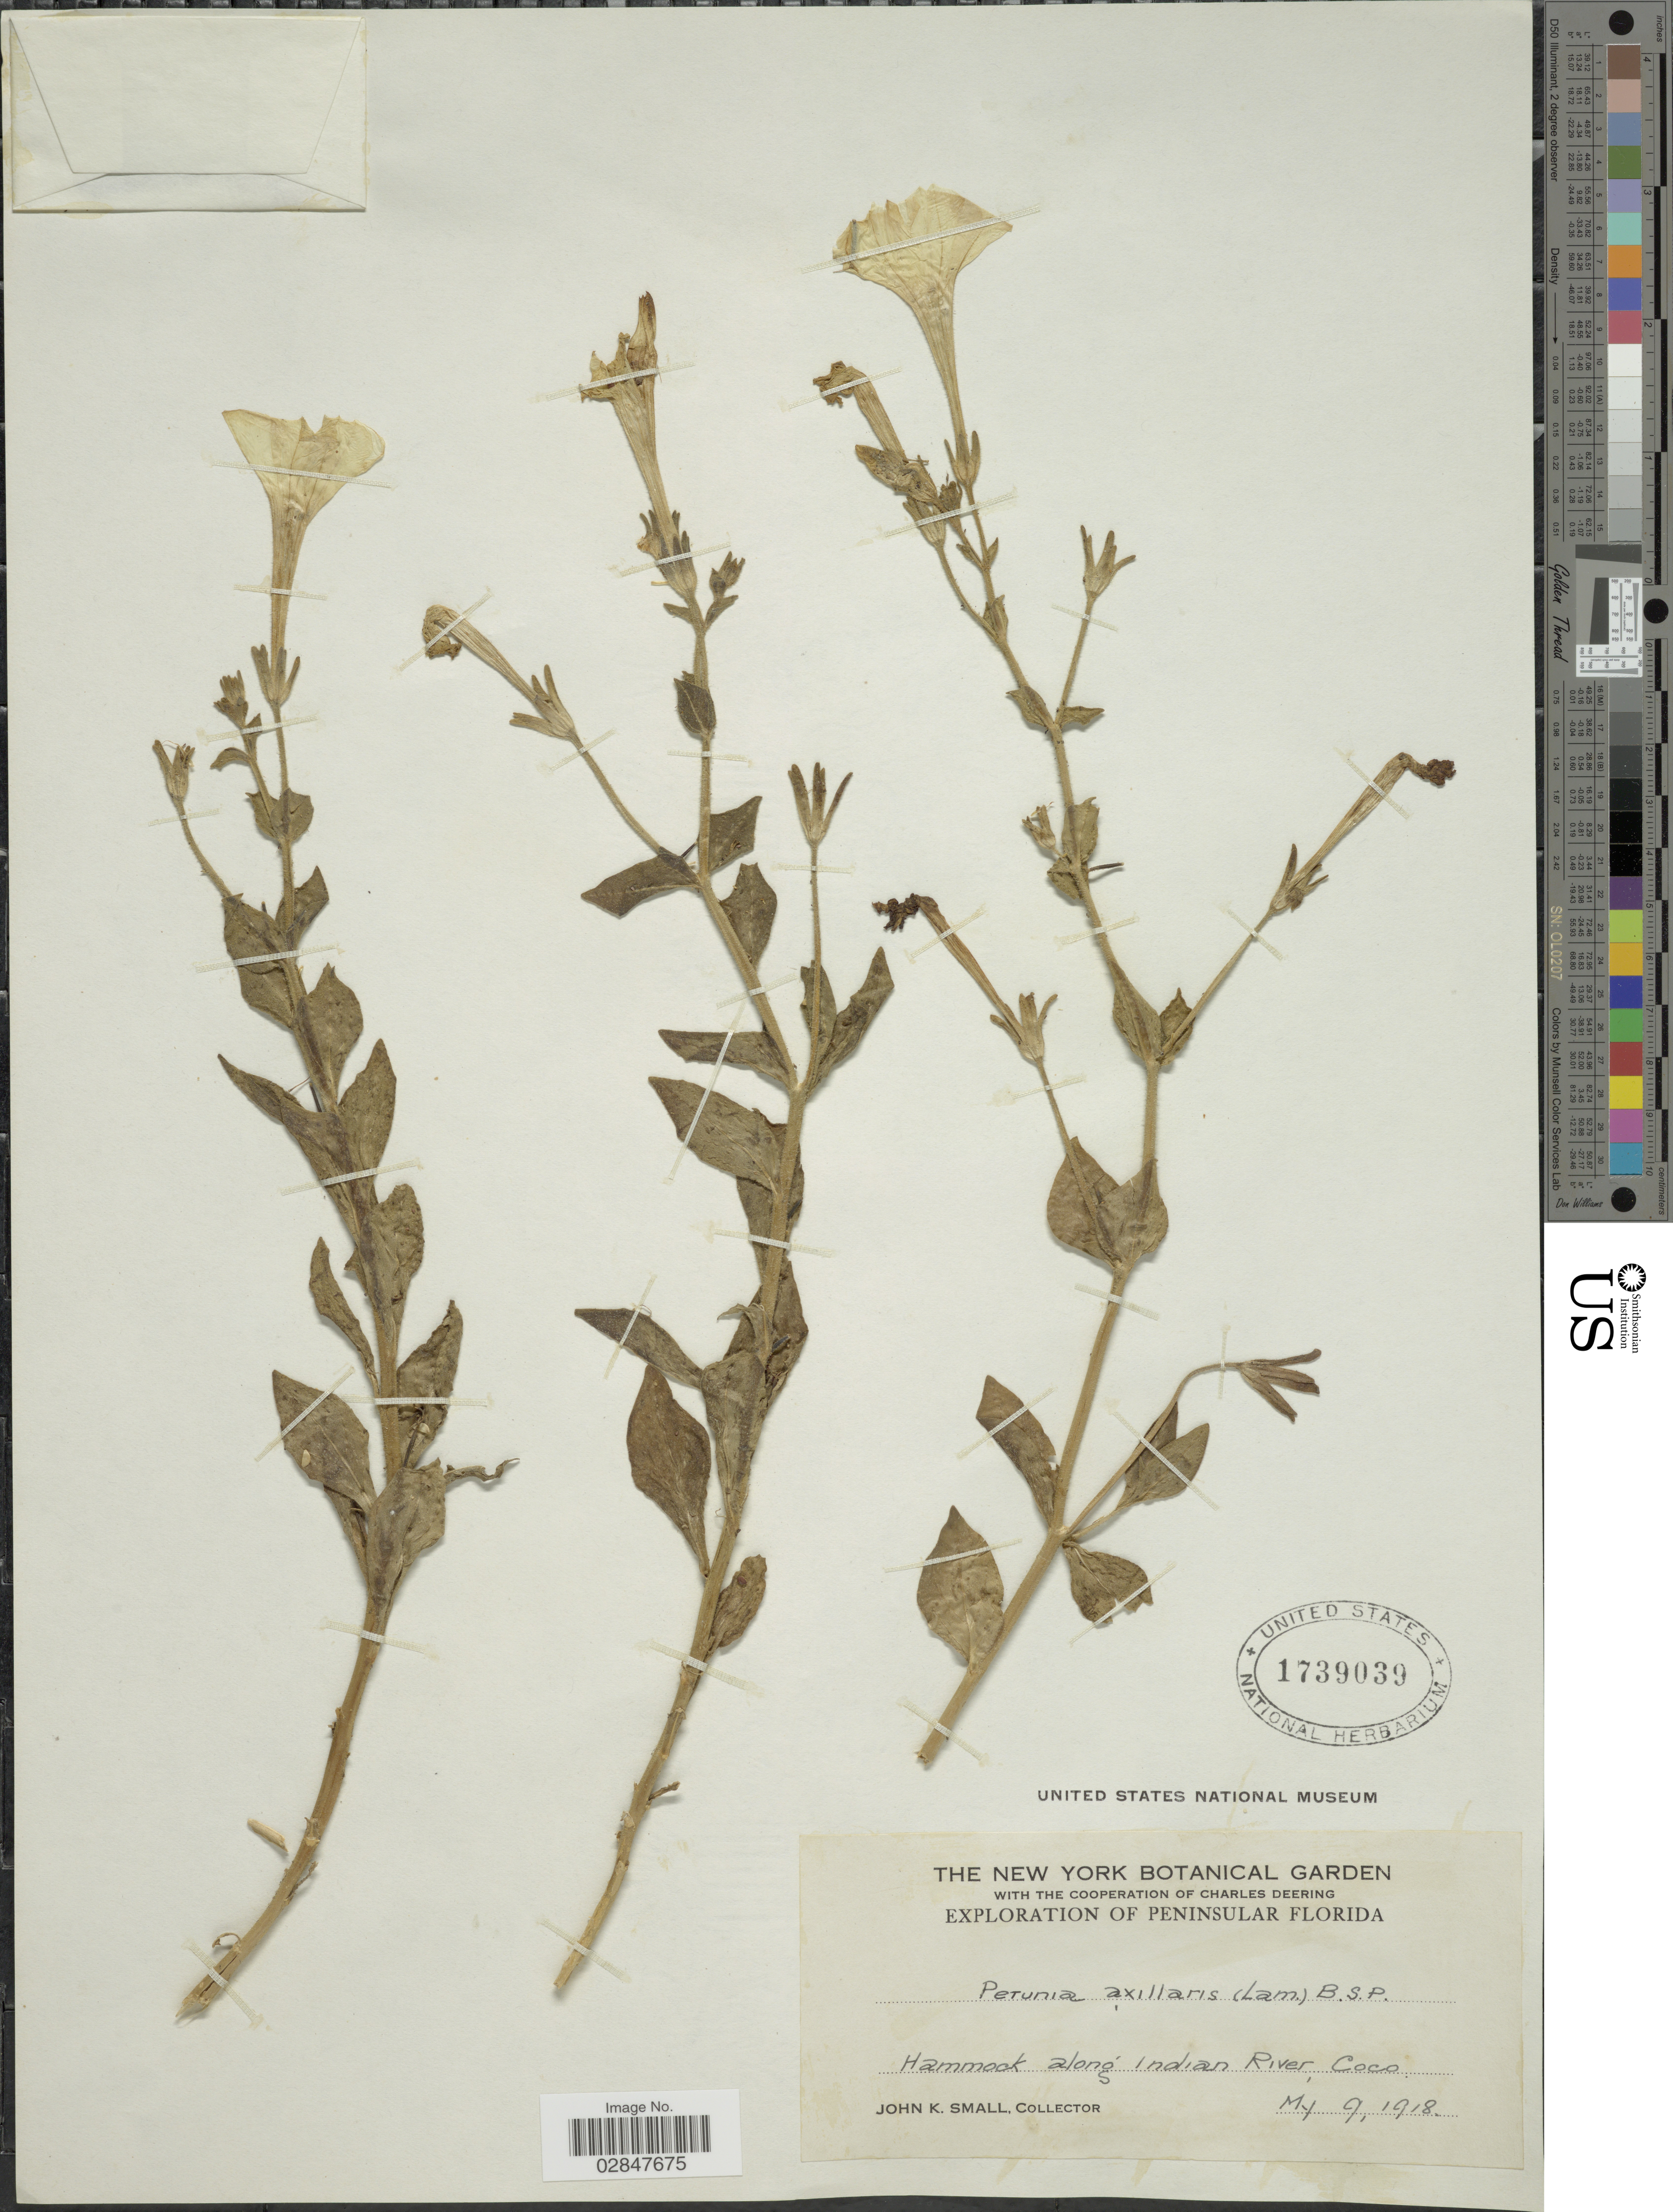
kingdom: Plantae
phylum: Tracheophyta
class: Magnoliopsida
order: Solanales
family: Solanaceae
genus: Petunia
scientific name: Petunia axillaris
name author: (Lam.) Britton, Stearns & Poggenb.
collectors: J. K. Small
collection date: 1918-05-09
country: United States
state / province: Florida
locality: Peninsular Florida. Hammock along Indian River, Coco.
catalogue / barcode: US 1739039